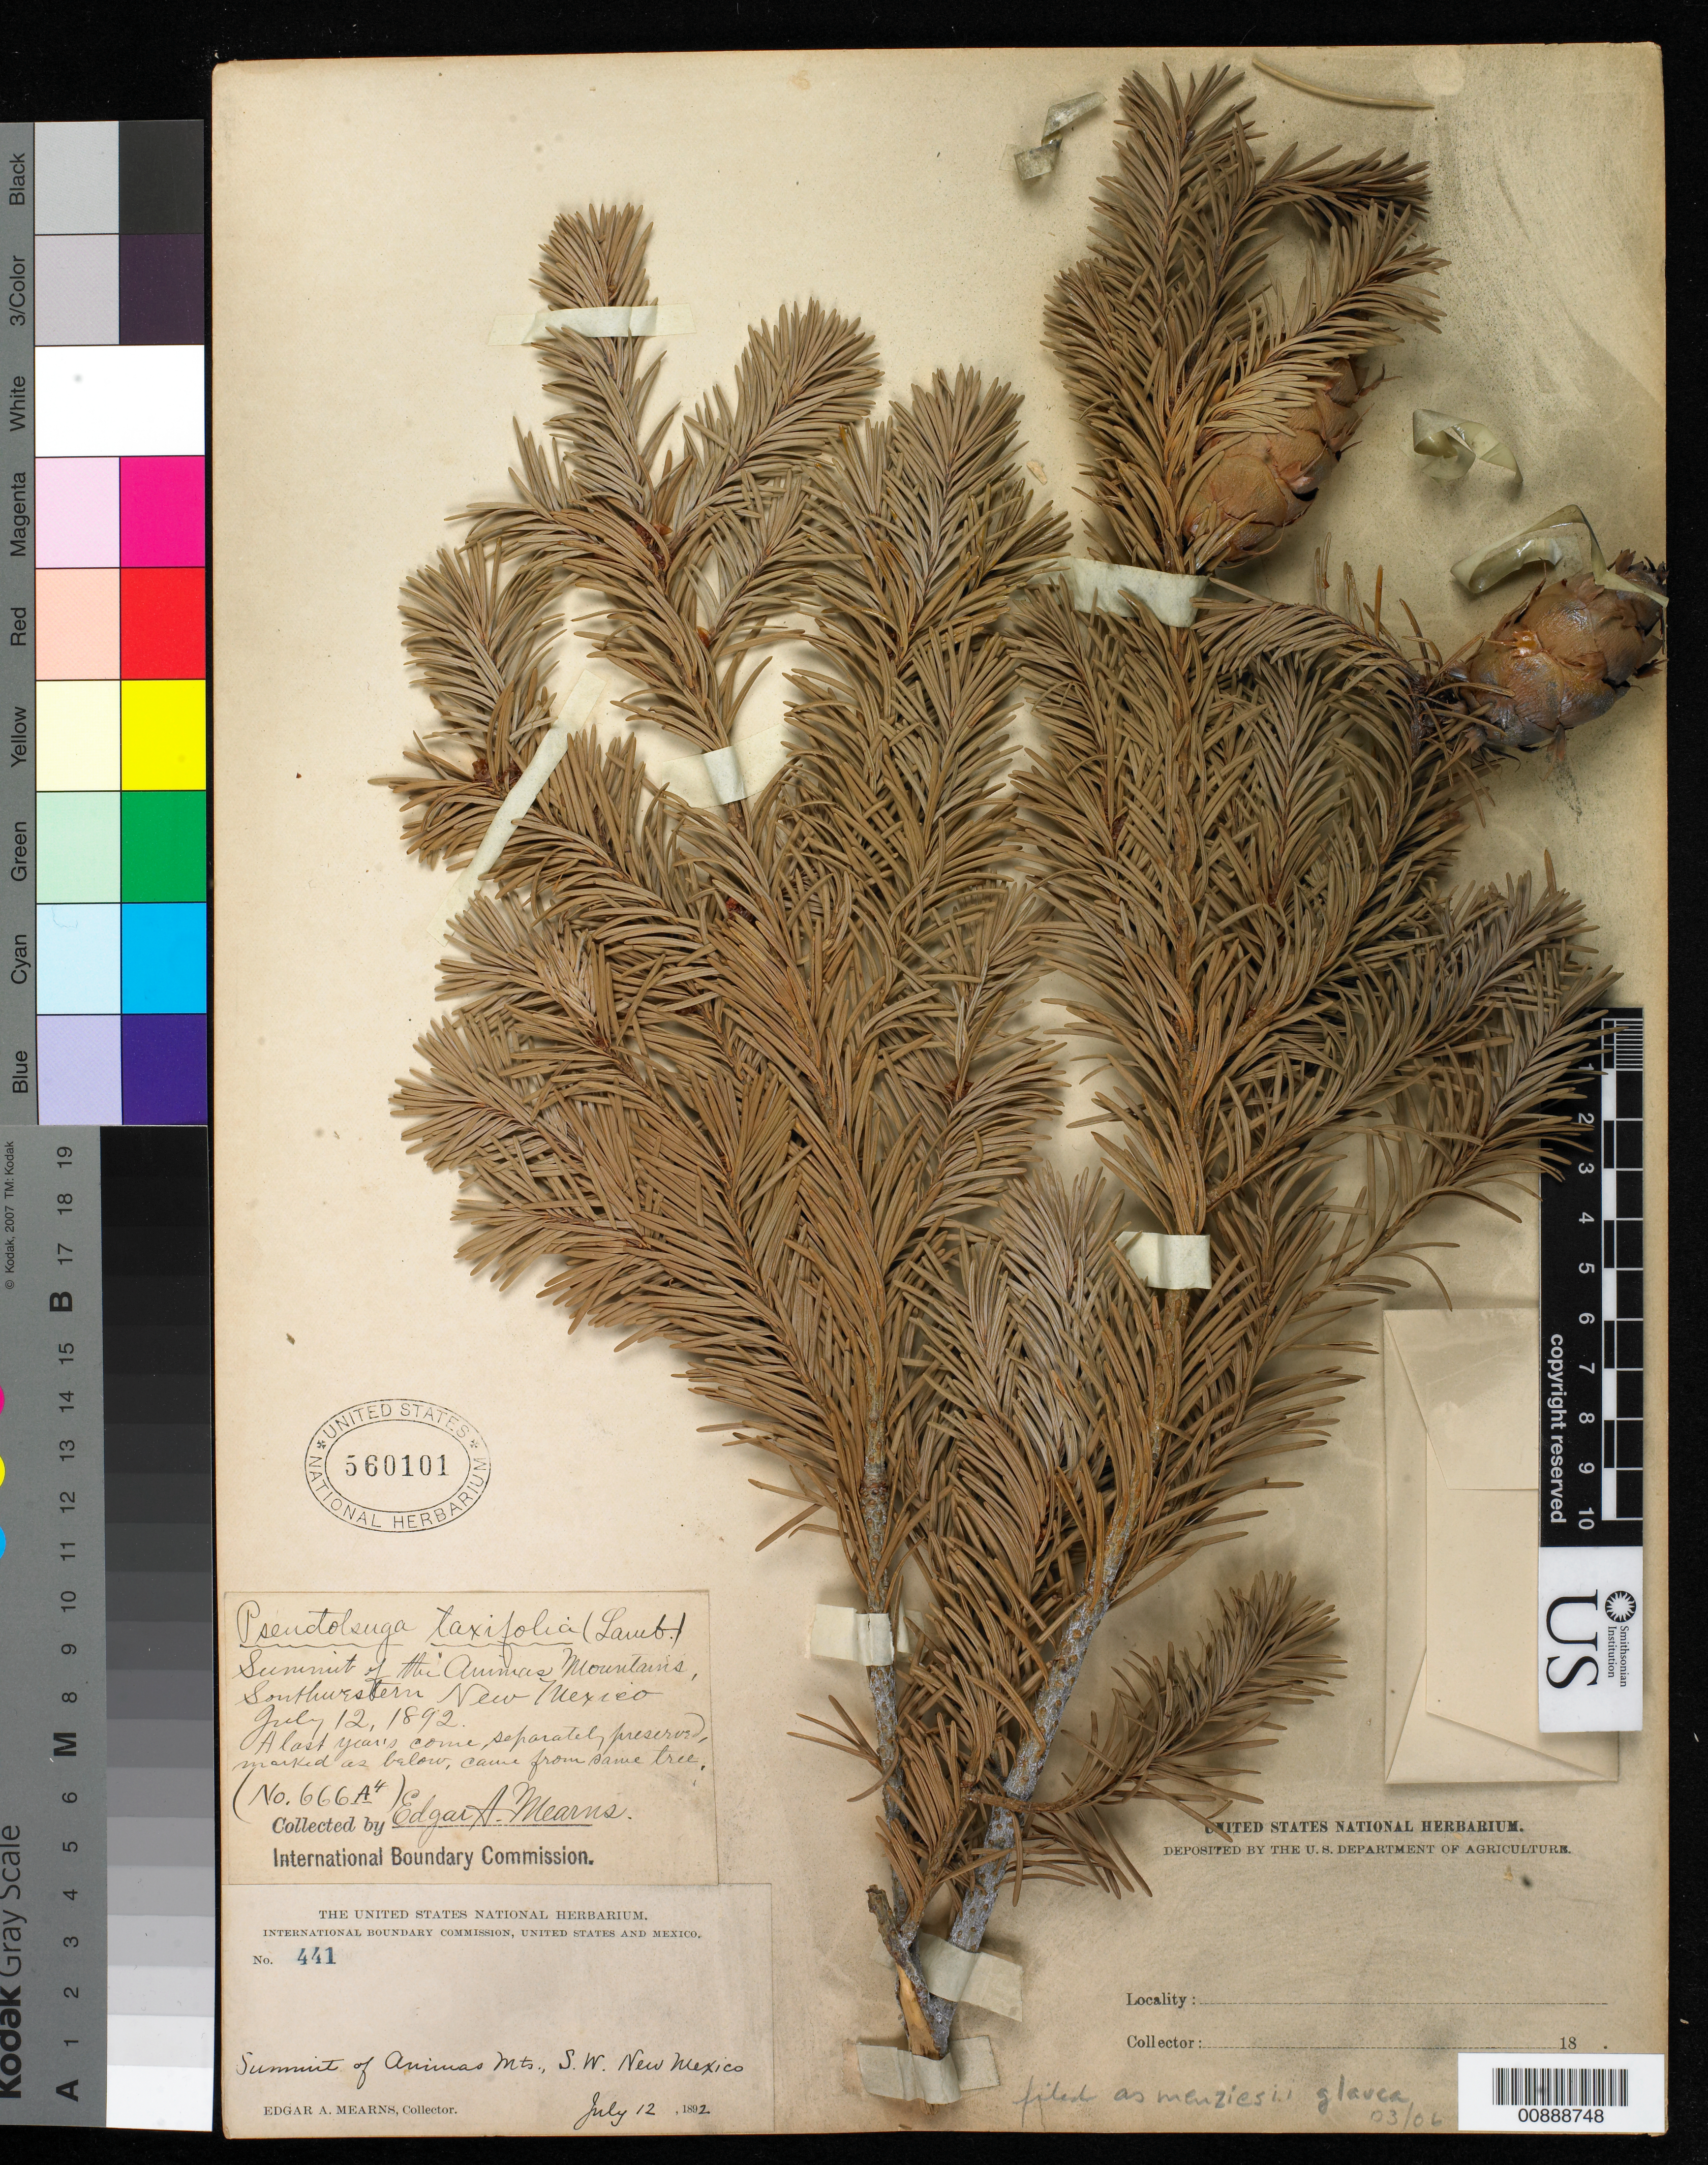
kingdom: Plantae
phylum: Tracheophyta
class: Pinopsida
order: Pinales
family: Pinaceae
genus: Pseudotsuga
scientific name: Pseudotsuga menziesii var. glauca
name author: (Beissn.) Franco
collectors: E. A. Mearns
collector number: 441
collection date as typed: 12 Jul 1892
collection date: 1892-07-12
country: United States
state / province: New Mexico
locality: Summit of Animas Mts., SW New Mexico.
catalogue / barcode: US 560101